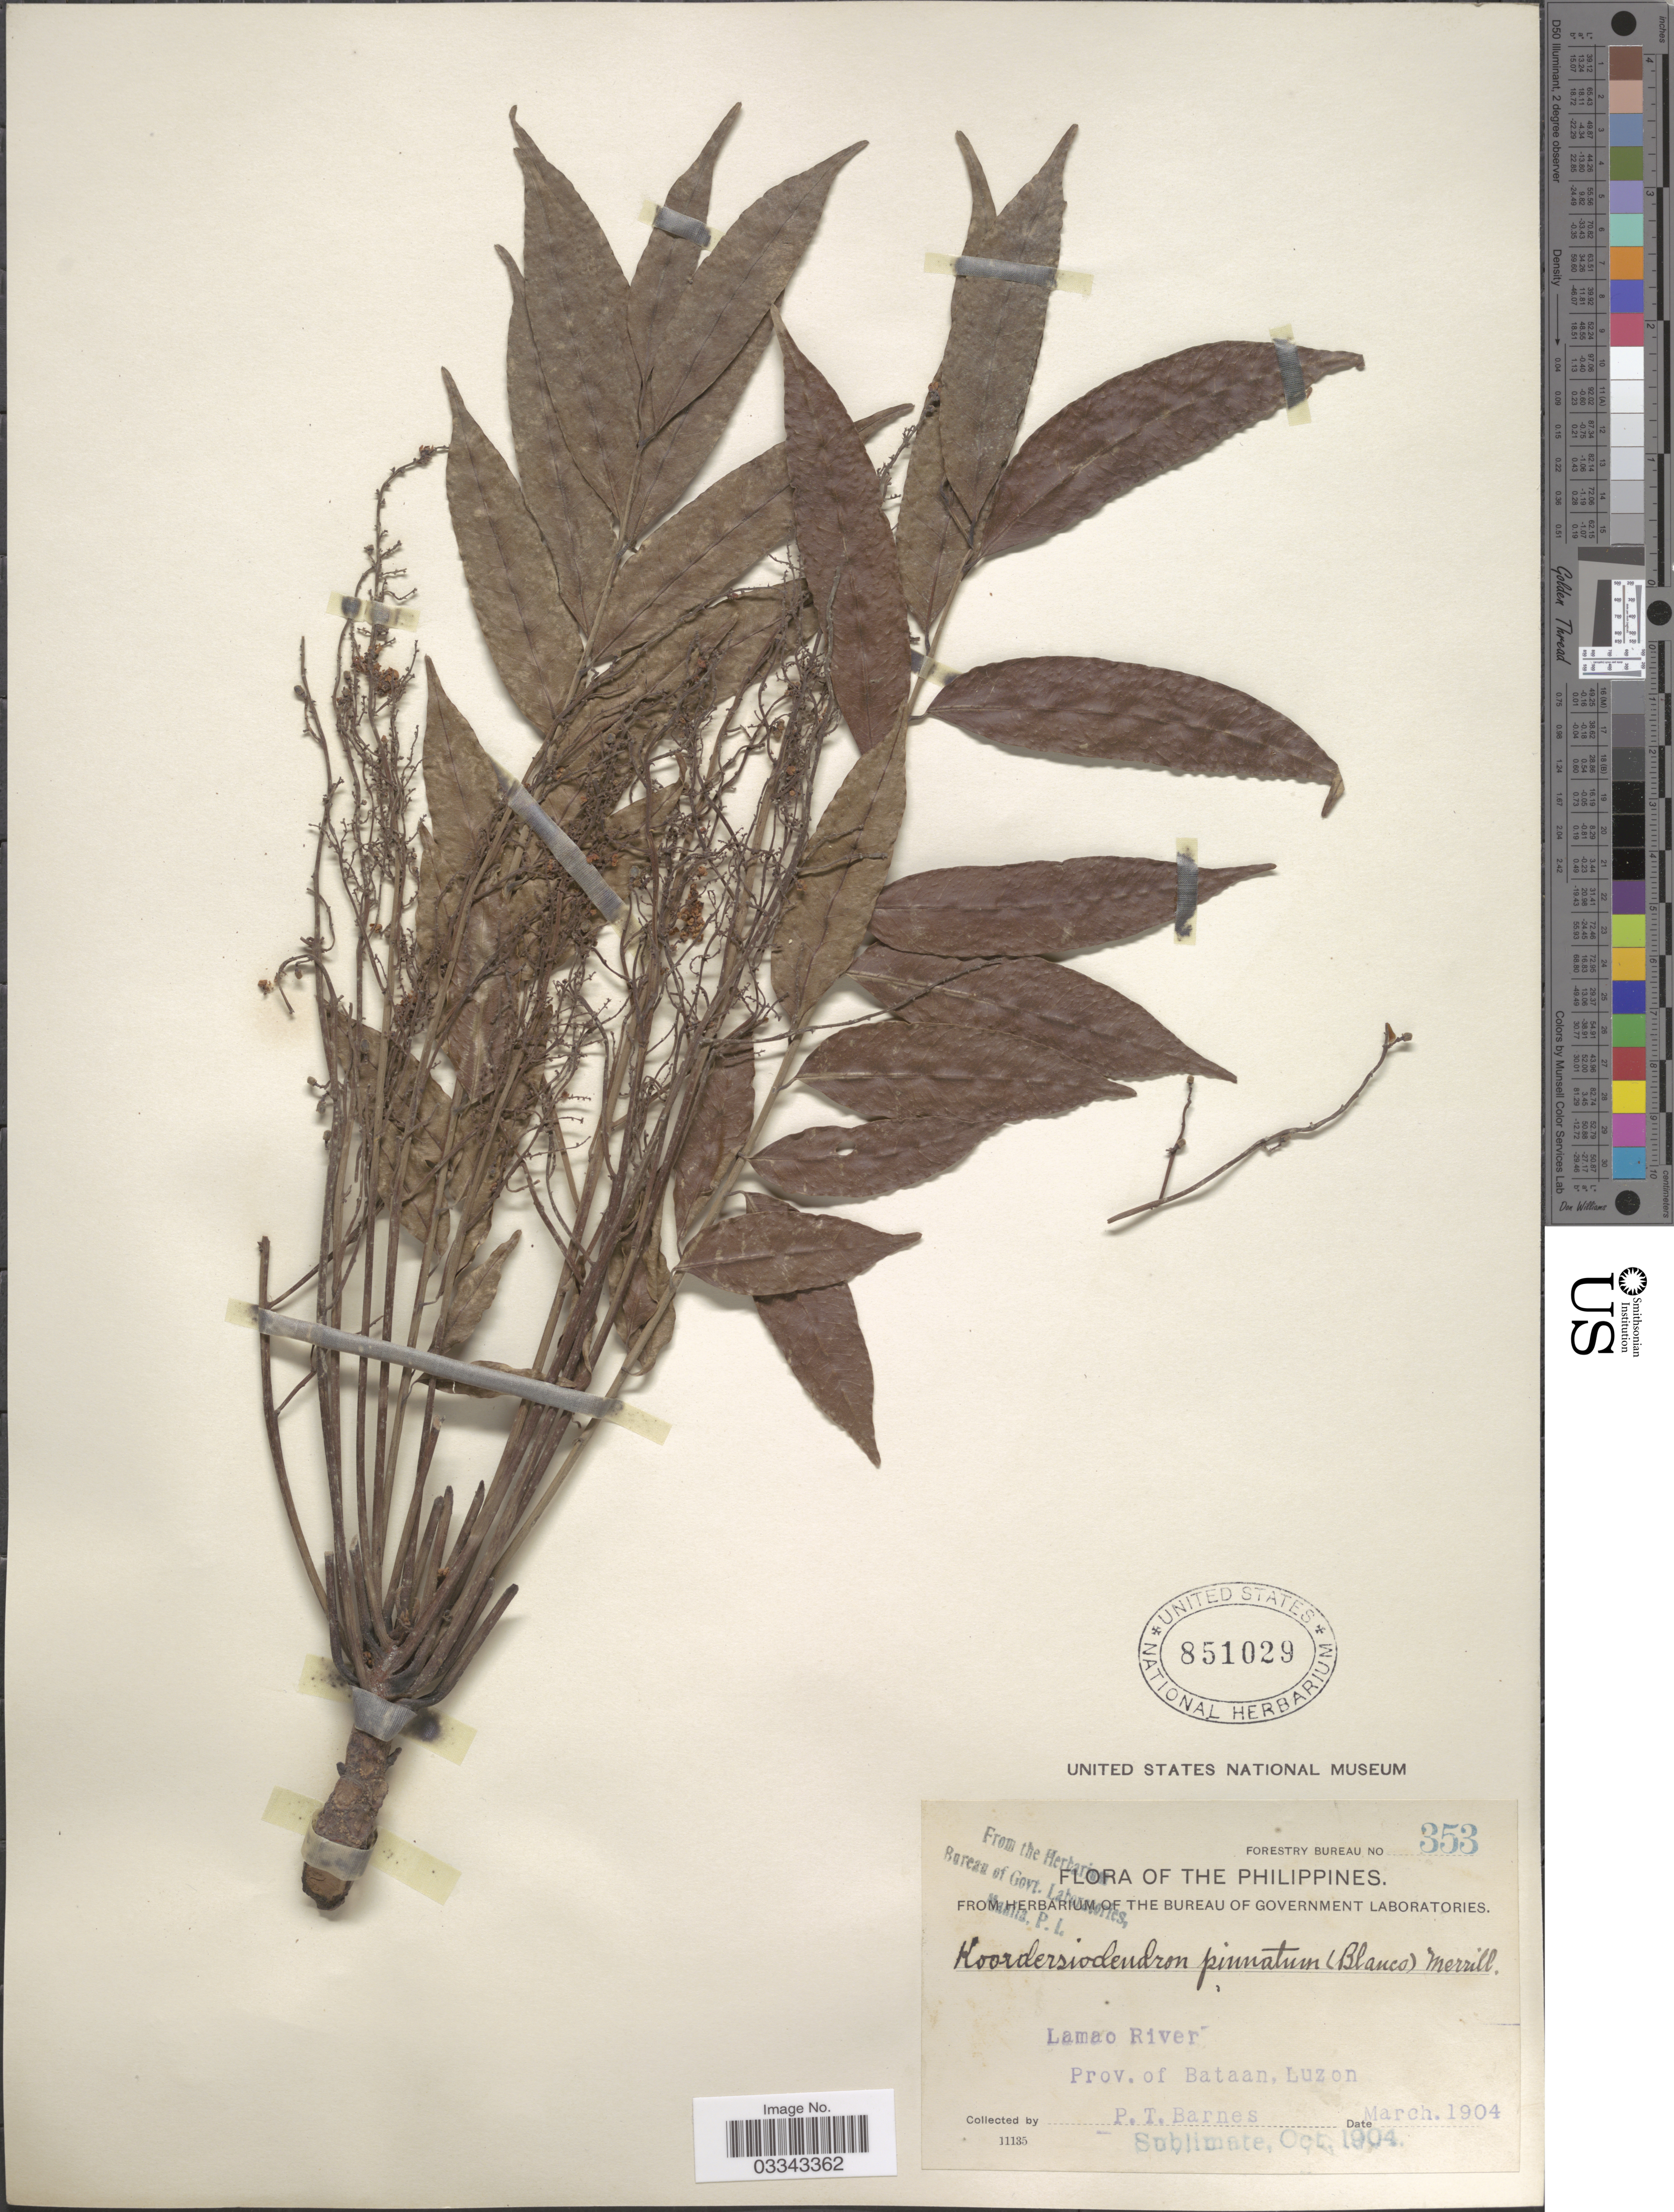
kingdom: Plantae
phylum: Tracheophyta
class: Magnoliopsida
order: Sapindales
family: Anacardiaceae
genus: Koordersiodendron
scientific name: Koordersiodendron pinnatum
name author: (Blanco) Merr.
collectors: P. Barnes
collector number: Forestry Bureau 353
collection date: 1904-03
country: Philippines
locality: Lamao River. Prov. of Bataan, Luzon.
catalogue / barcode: US 851029